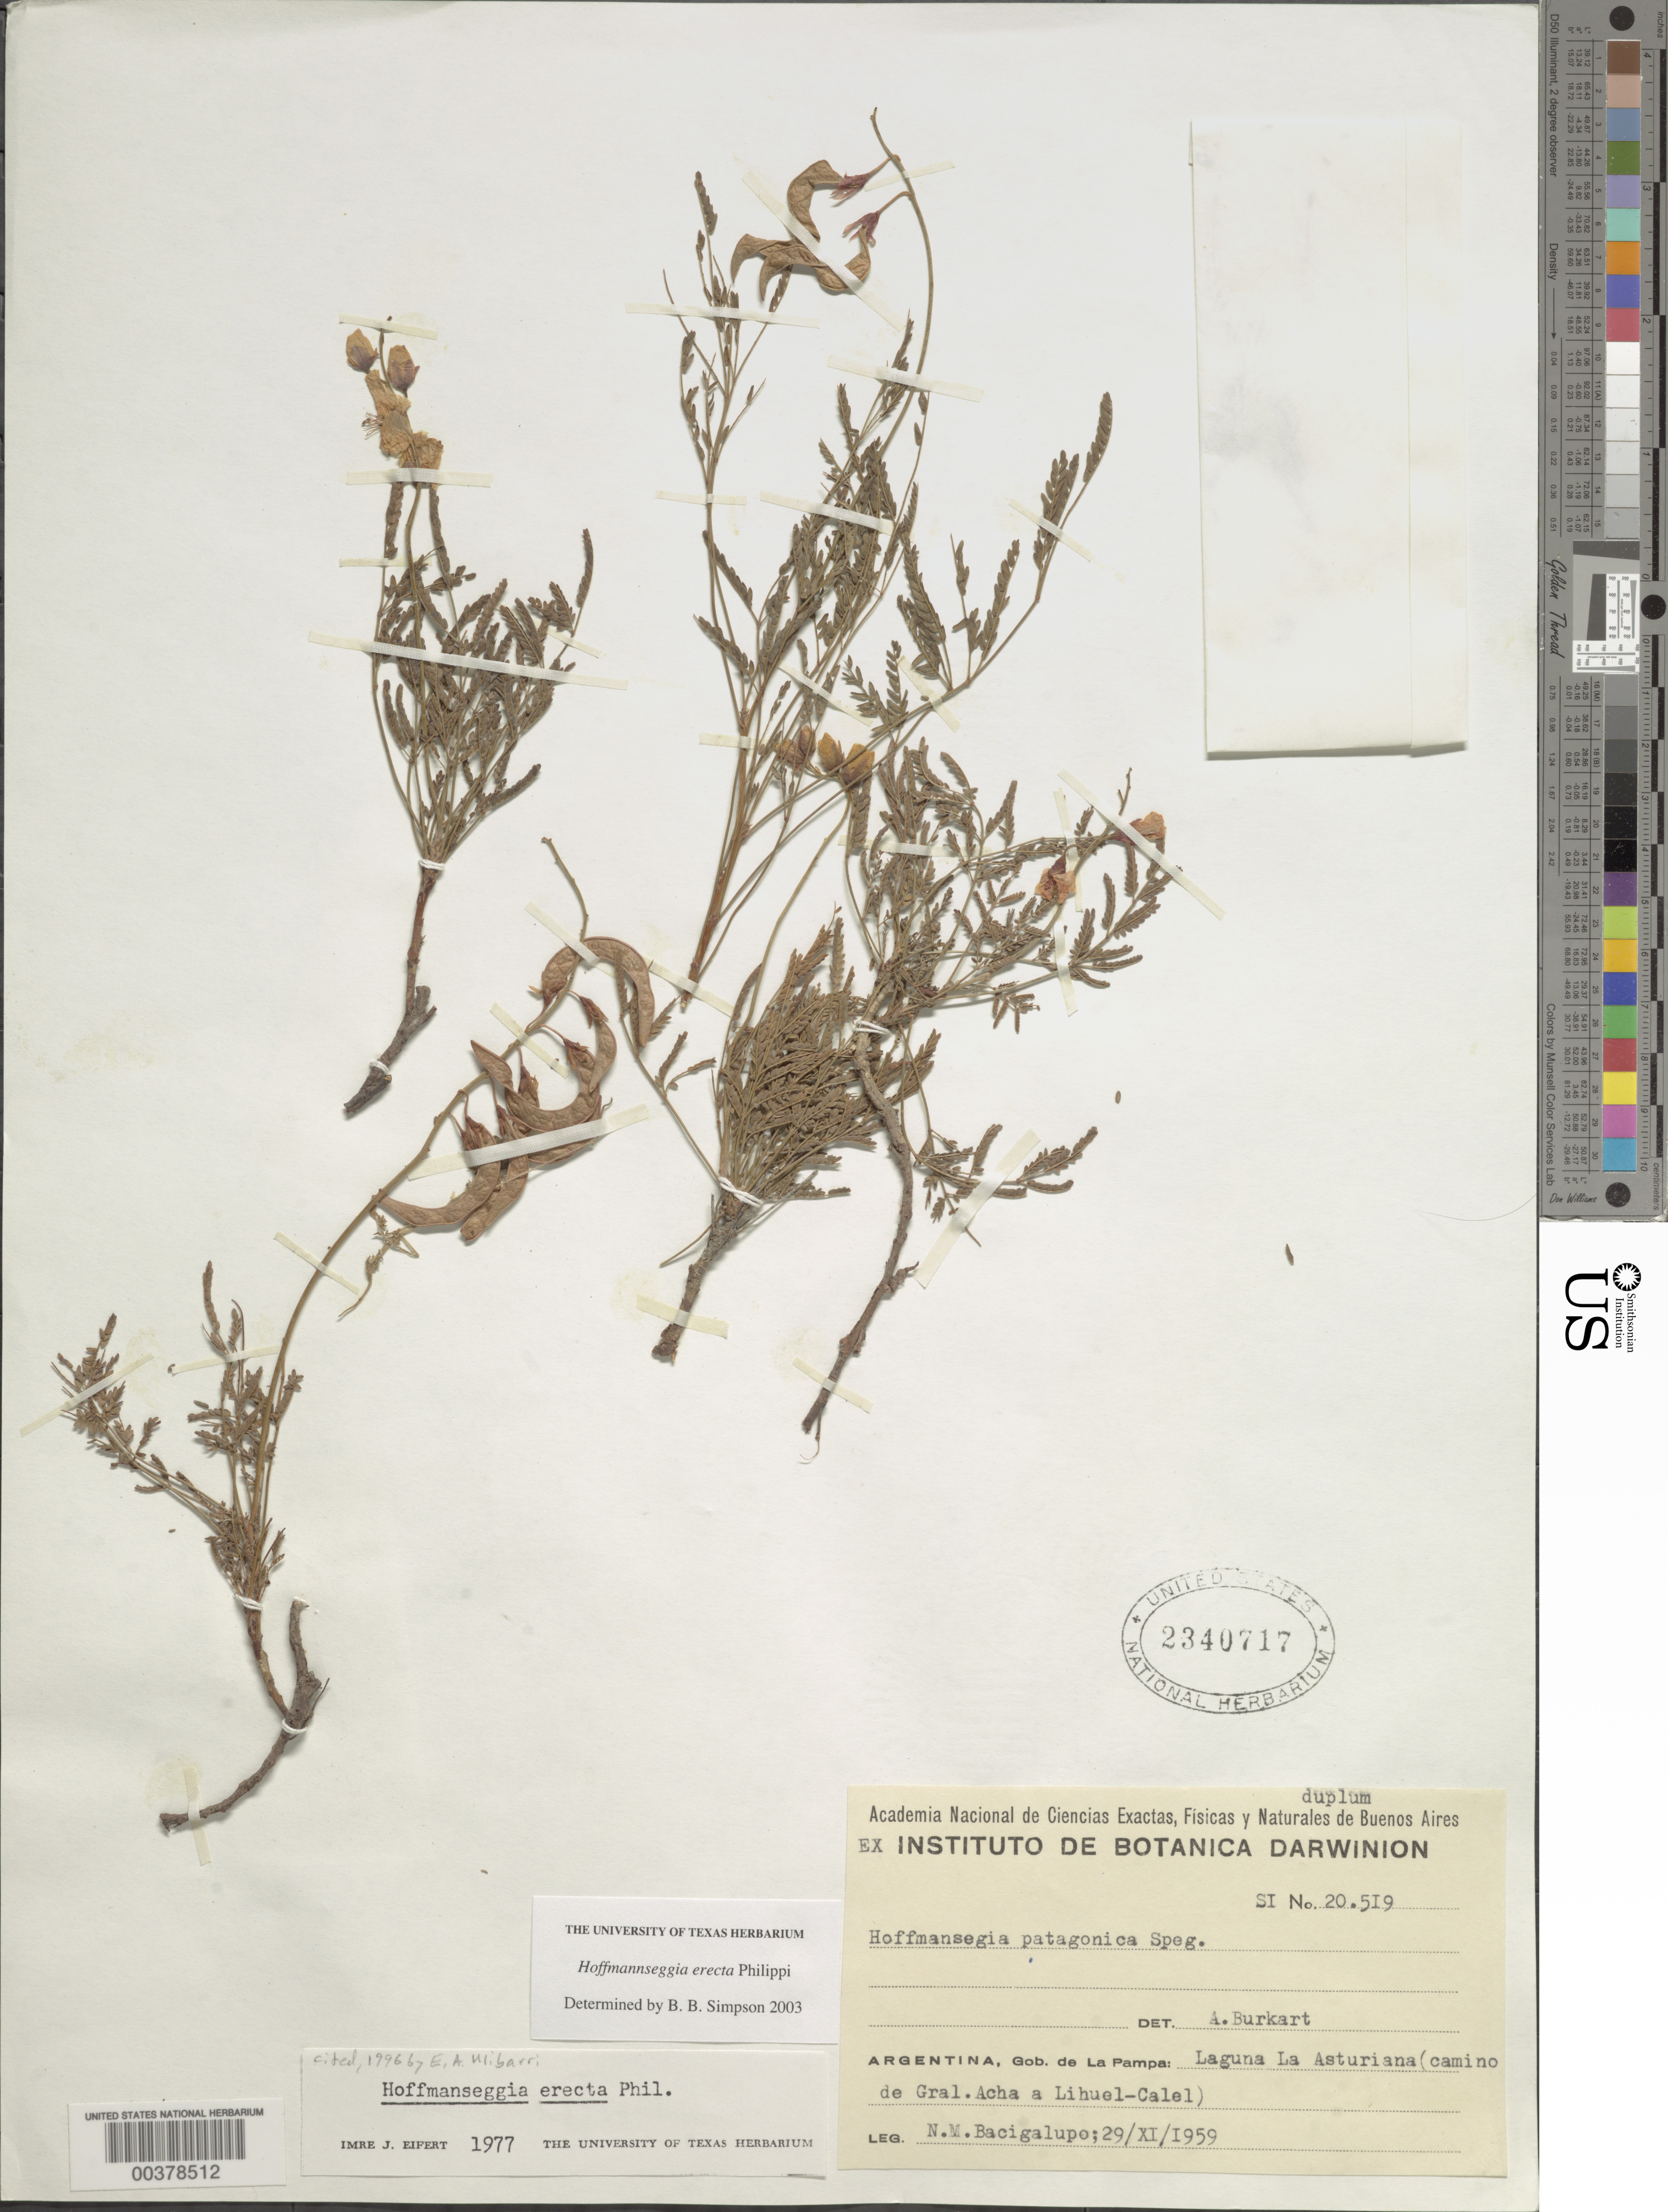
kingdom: Plantae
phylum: Tracheophyta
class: Magnoliopsida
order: Fabales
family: Fabaceae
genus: Hoffmannseggia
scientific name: Hoffmannseggia erecta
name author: Phil.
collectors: N. M. Bacigalupo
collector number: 20519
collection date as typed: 29 Nov 1959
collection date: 1959-11-29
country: Argentina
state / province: La Pampa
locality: Laguna la Asturiana (Camino de Gral. Acha a Lihuel-Calel)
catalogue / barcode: US 2340717